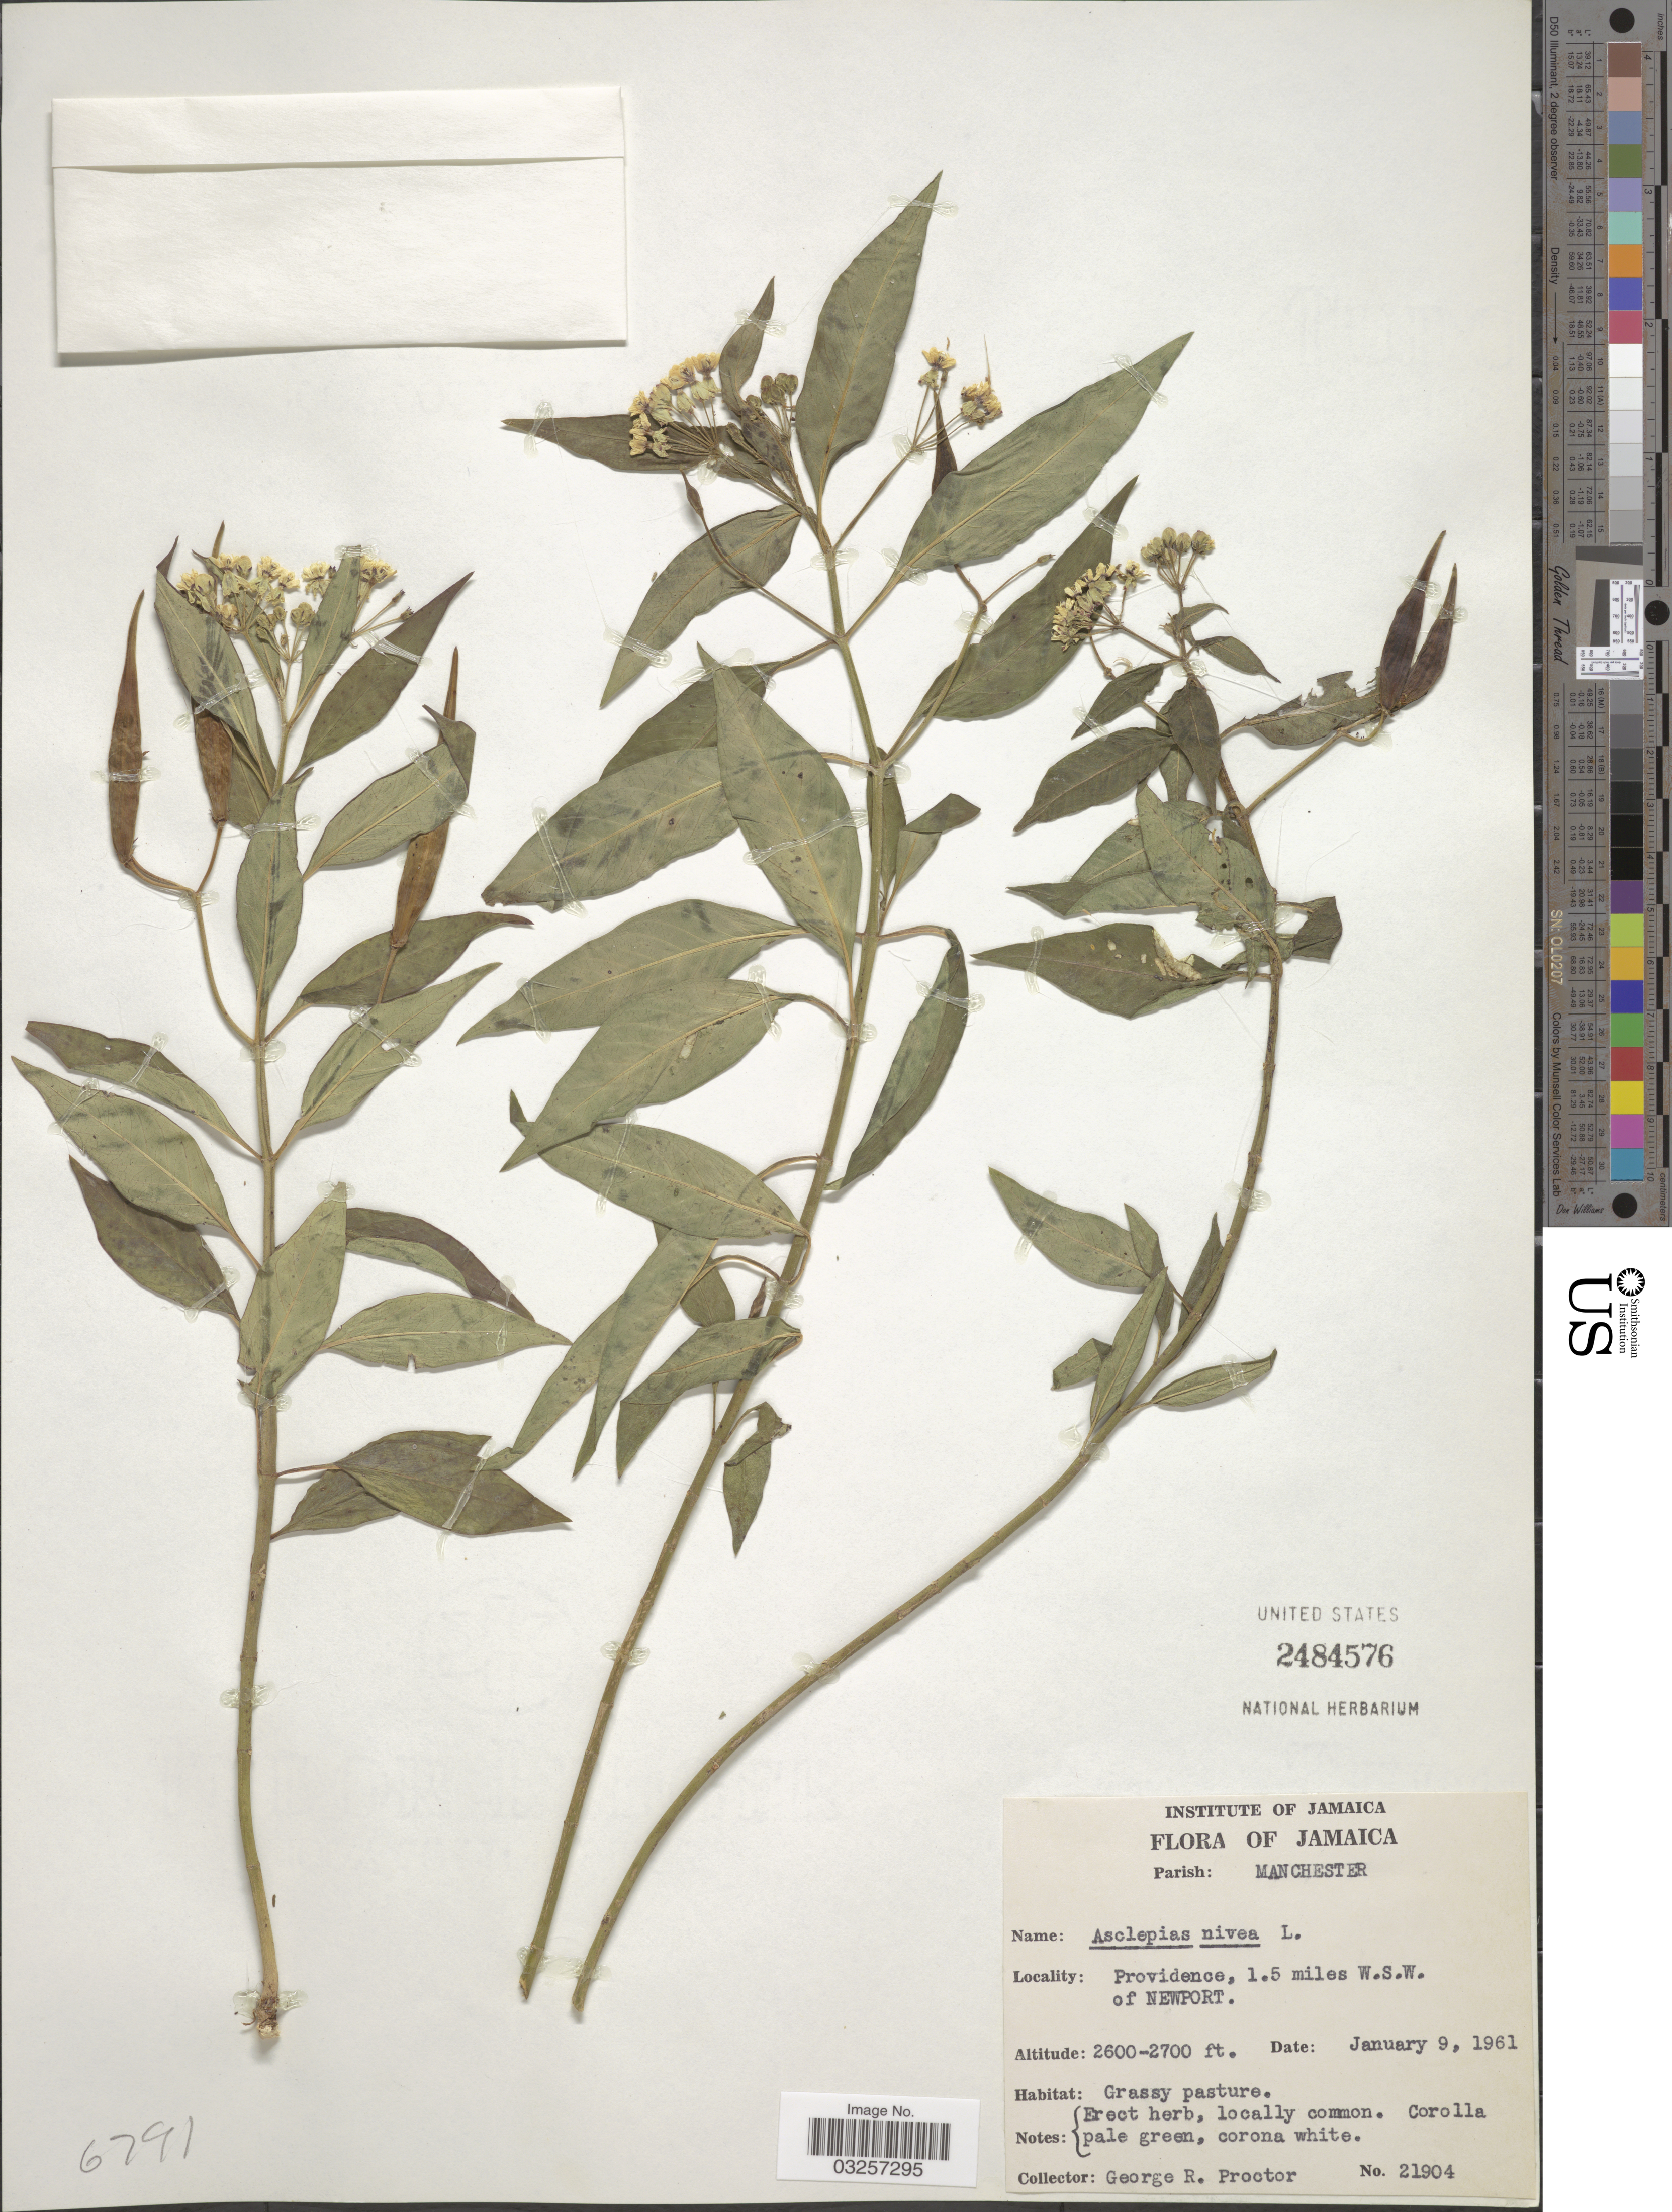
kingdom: Plantae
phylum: Tracheophyta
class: Magnoliopsida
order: Gentianales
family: Apocynaceae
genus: Asclepias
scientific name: Asclepias nivea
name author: L.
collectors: G. Proctor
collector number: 21904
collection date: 1961-01-09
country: Jamaica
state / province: Manchester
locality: Parish: Manchester. Providence, 1.5 miles W.S.W. of Newport.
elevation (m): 792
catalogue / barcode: US 2484576